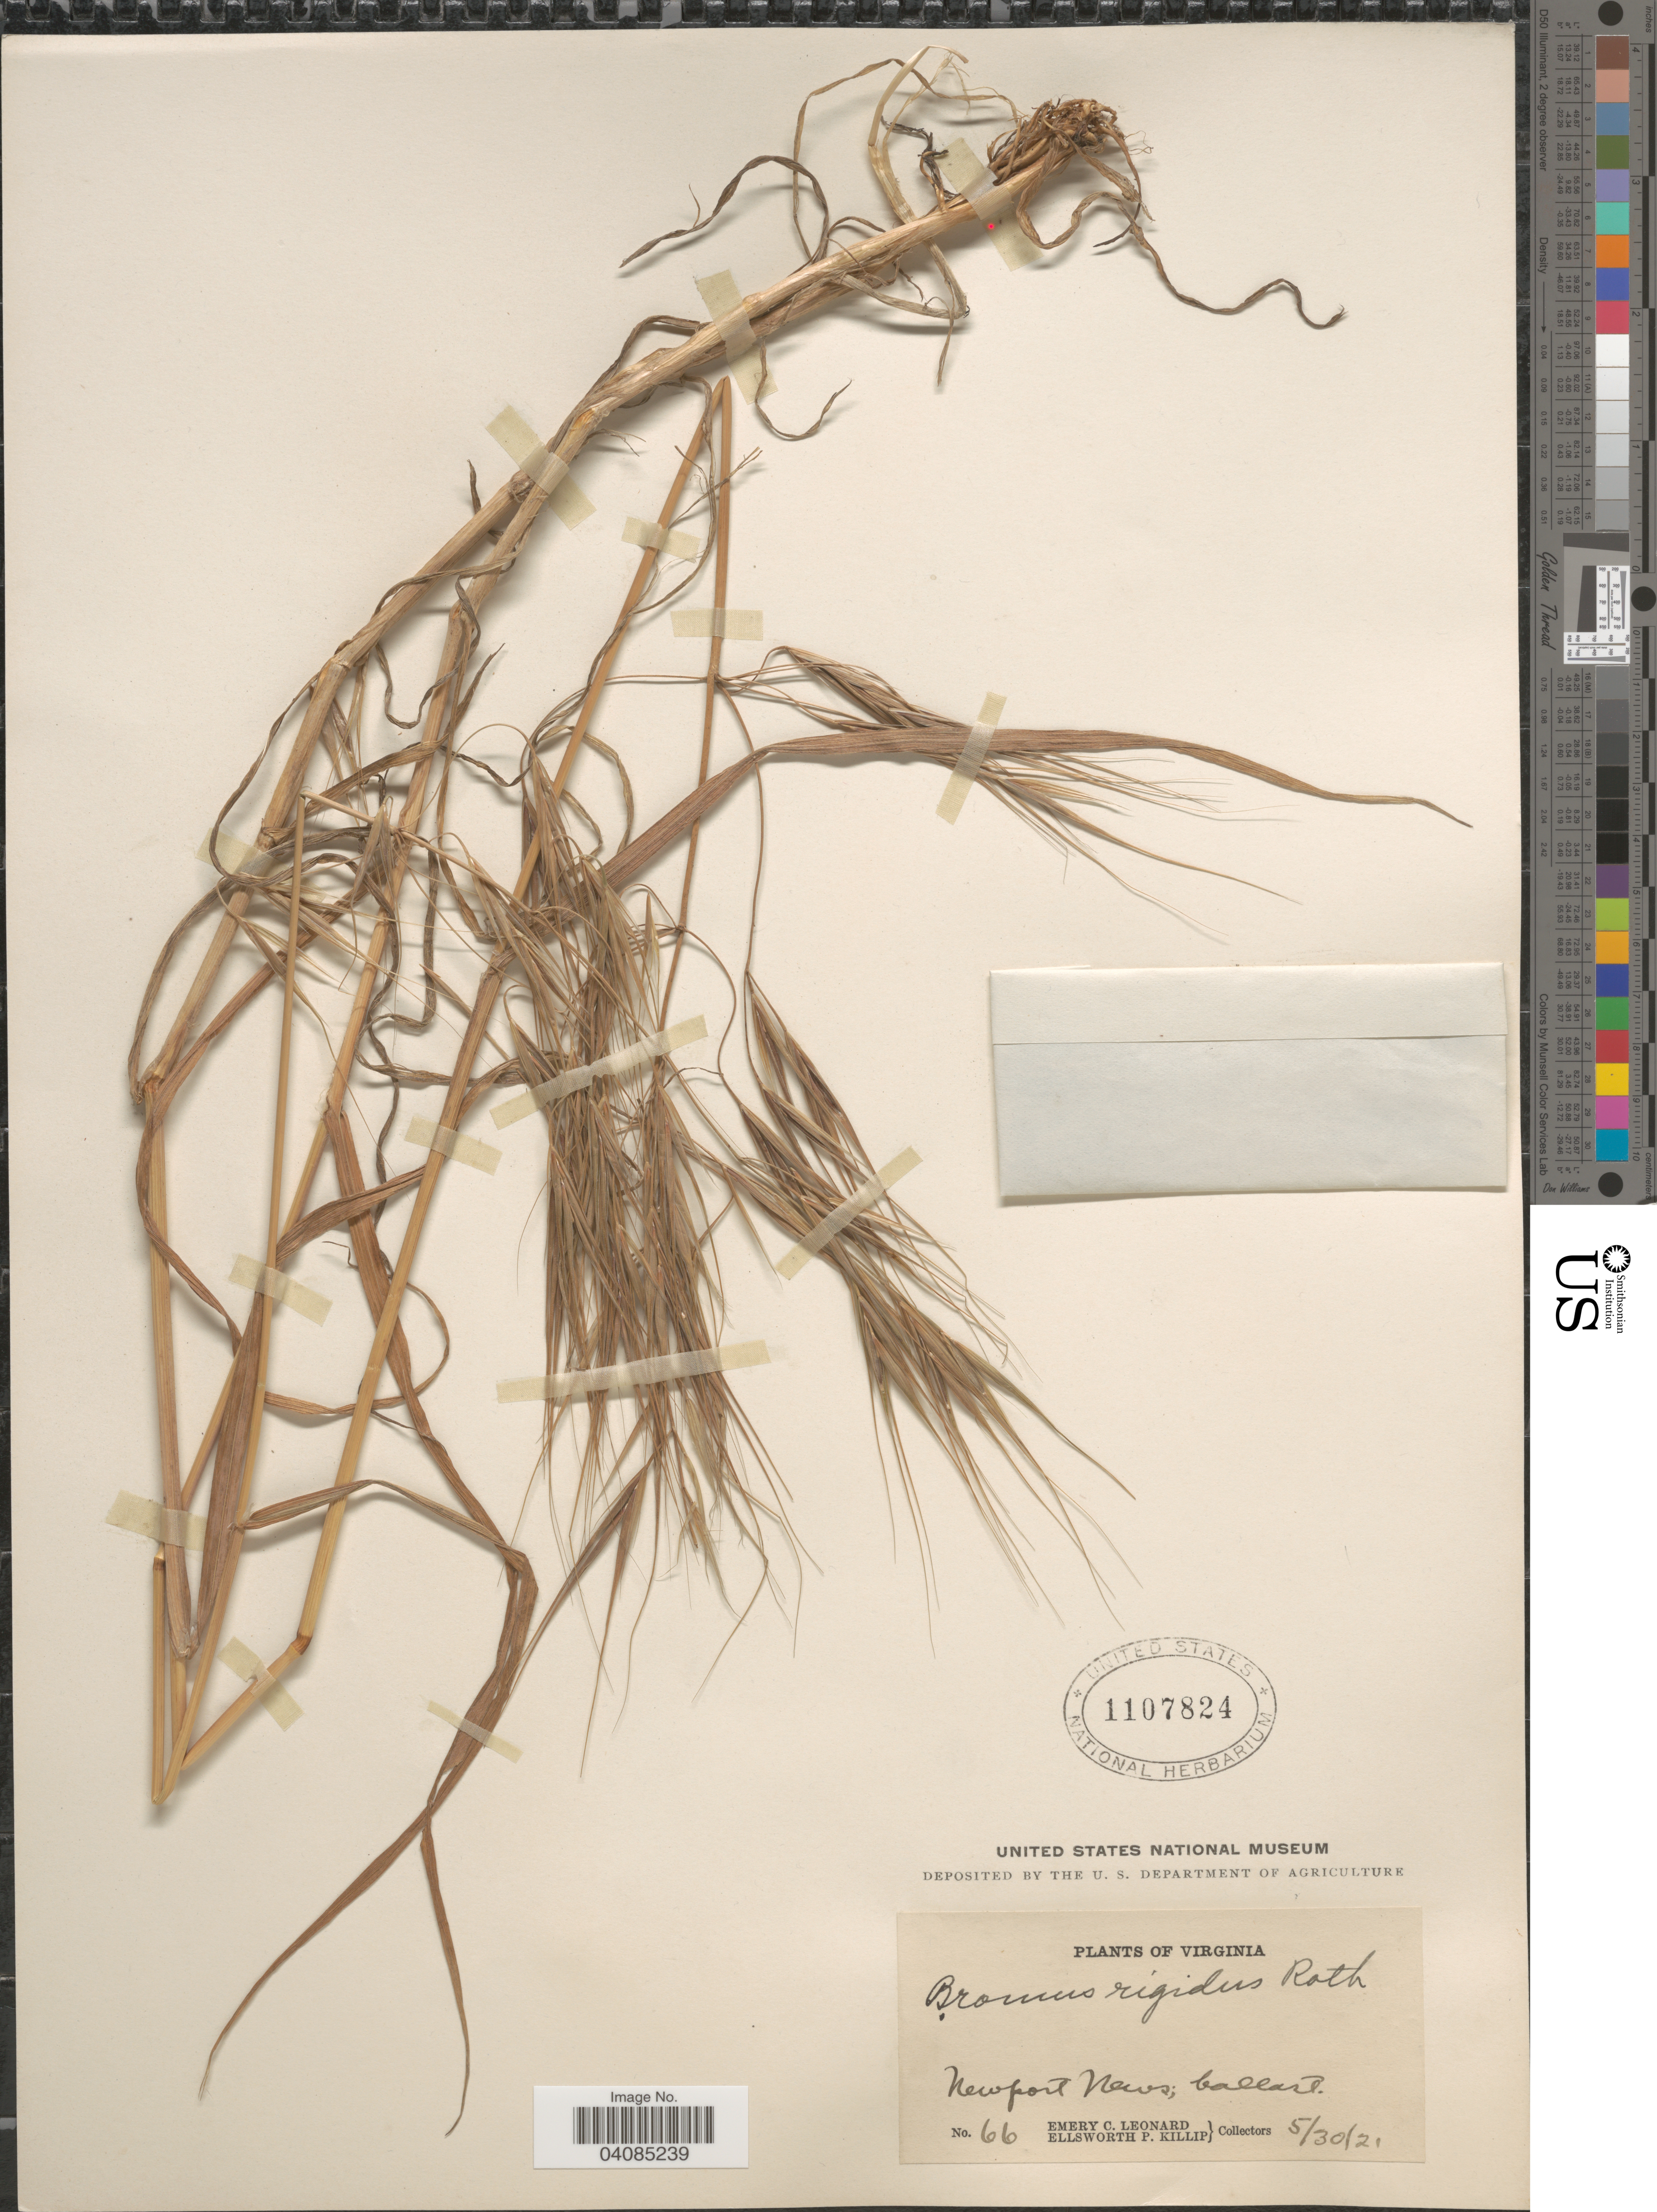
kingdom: Plantae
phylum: Tracheophyta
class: Liliopsida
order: Poales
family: Poaceae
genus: Bromus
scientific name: Bromus rigidus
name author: Roth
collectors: E. C. Leonard & E. P. Killip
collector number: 66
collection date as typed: Transcribed d/m/y: 30/5/21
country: United States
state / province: Virginia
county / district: City of Newport News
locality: Newport News; ballast.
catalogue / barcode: US 1107824